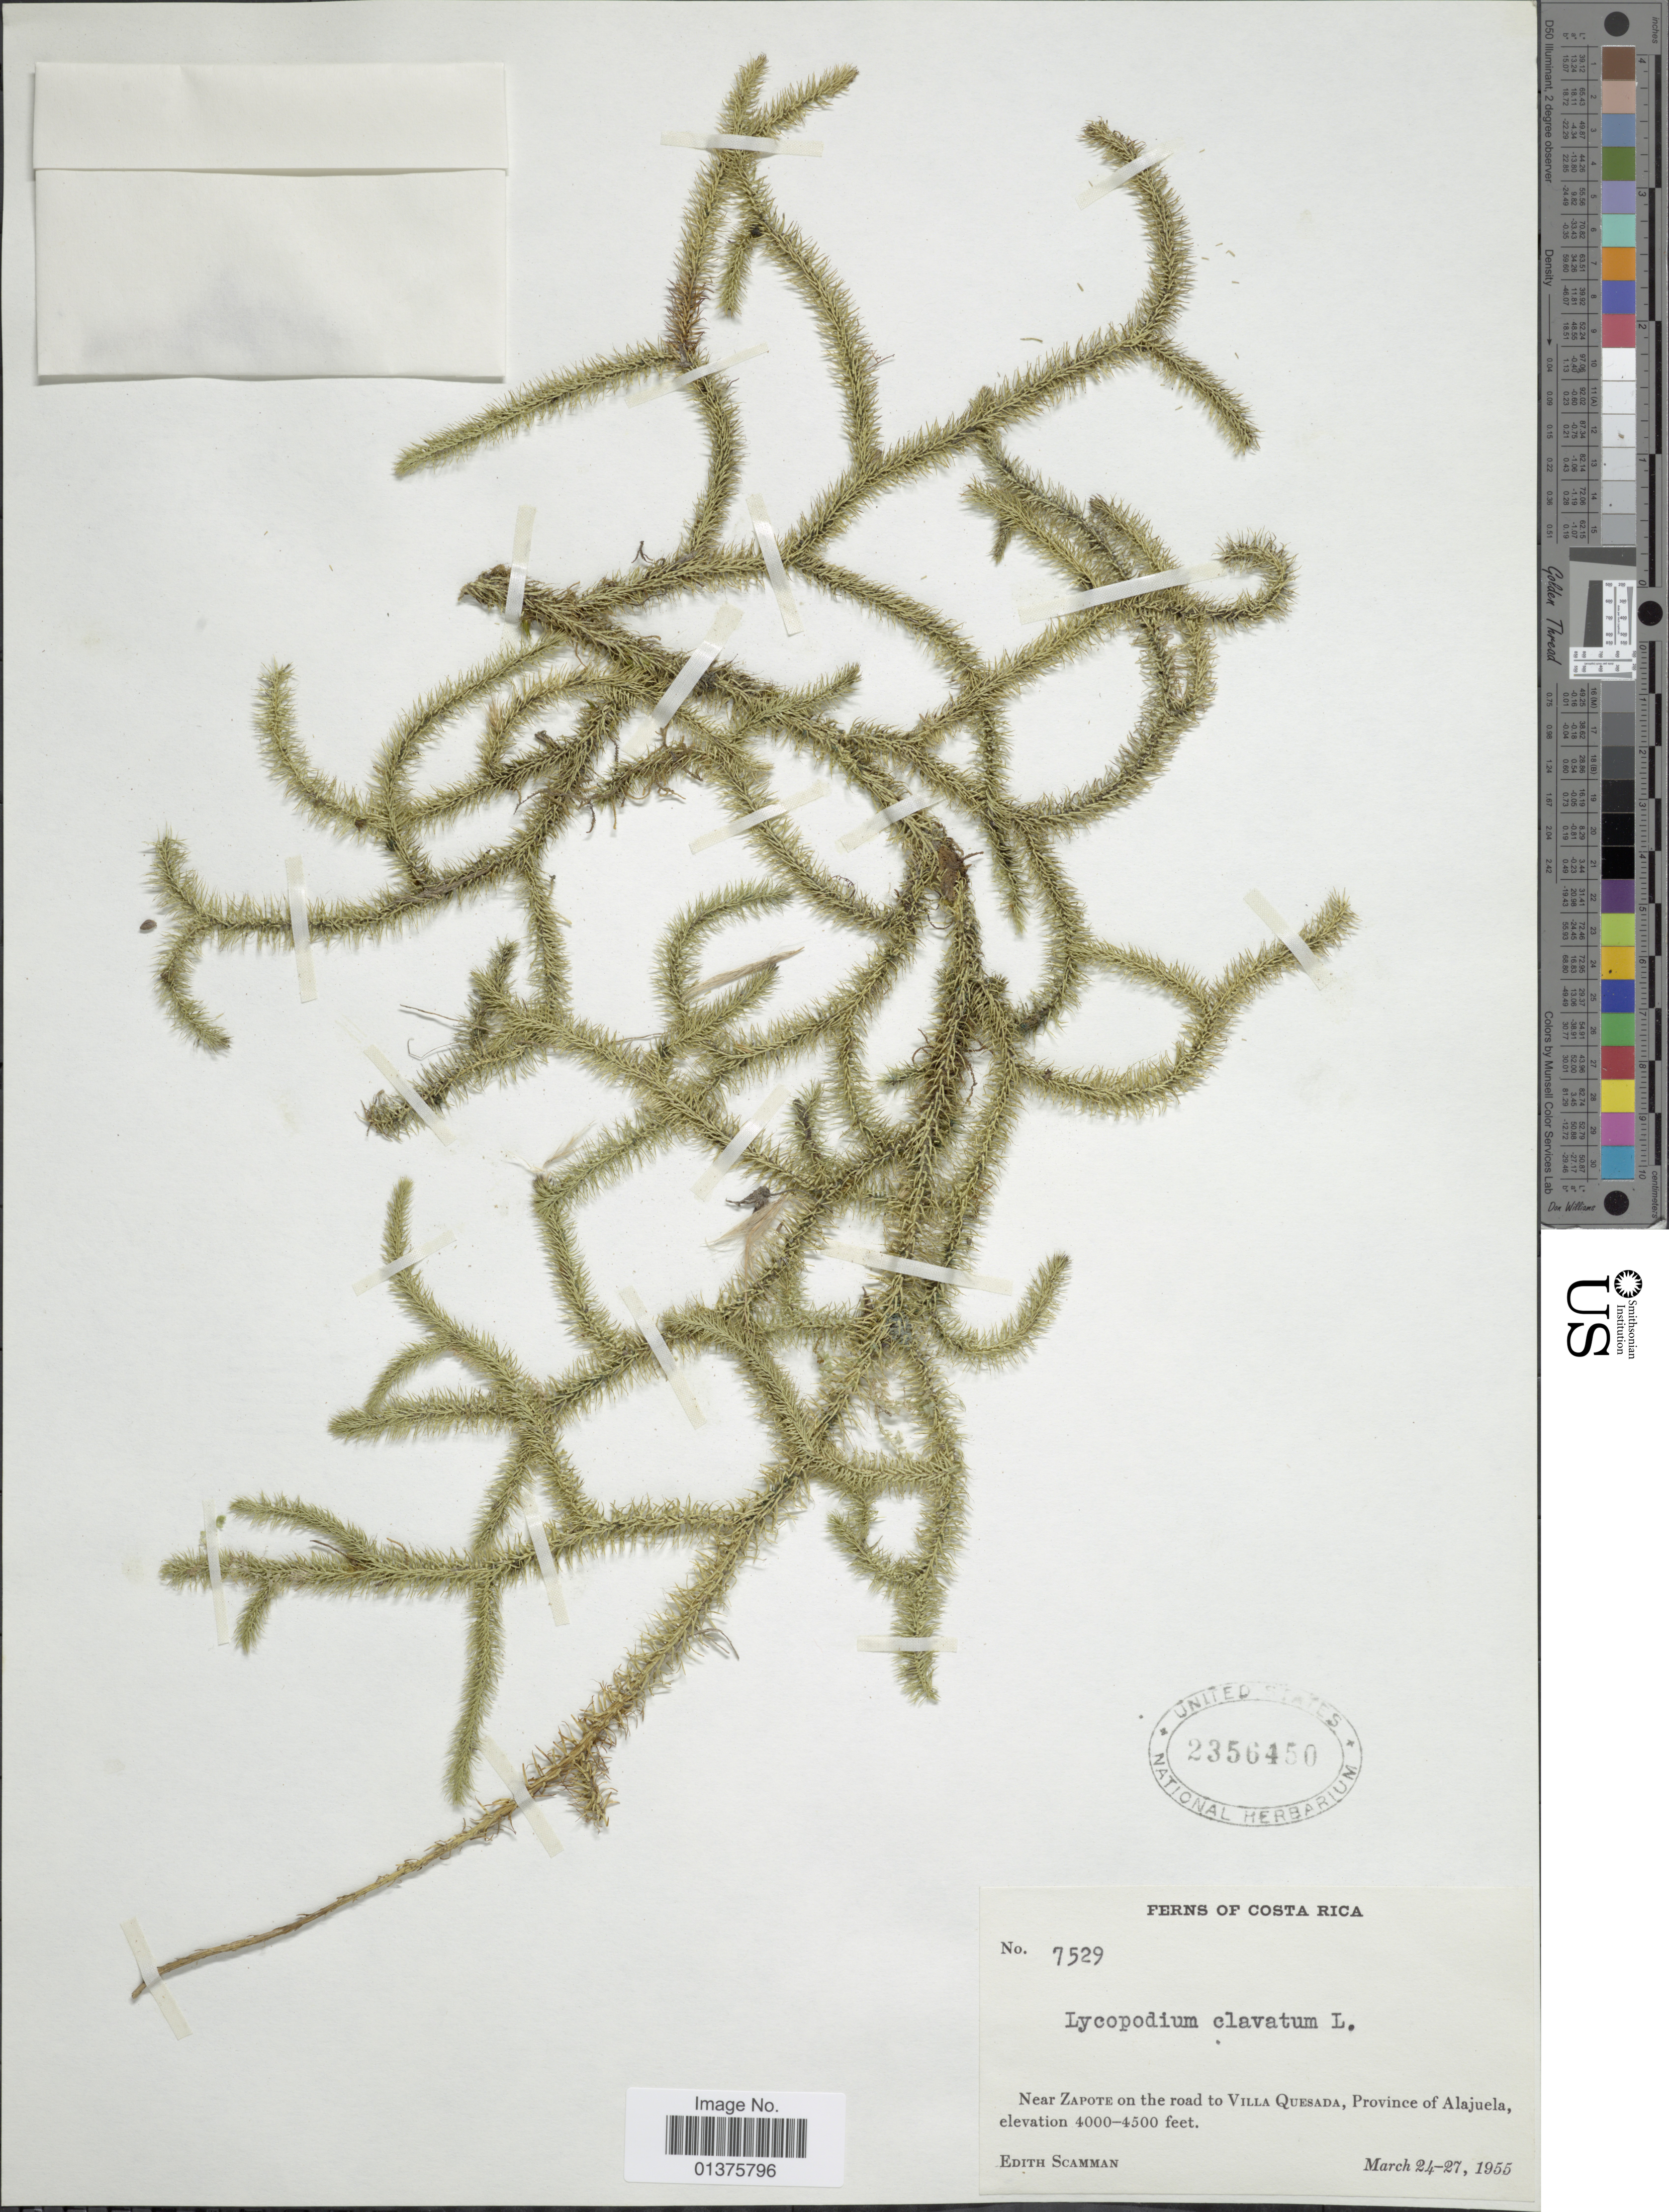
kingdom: Plantae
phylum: Tracheophyta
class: Lycopodiopsida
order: Lycopodiales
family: Lycopodiaceae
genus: Lycopodium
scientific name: Lycopodium clavatum var. aristatum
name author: (Humb. & Bonpl. ex Willd.) Spring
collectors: E. Scamman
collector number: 7529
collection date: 1955-03-24/1955-03-27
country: Costa Rica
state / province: Alajuela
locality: Near Zapote on the road to Villa Quesada, Province of Alajuela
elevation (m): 1219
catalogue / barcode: US 2356450